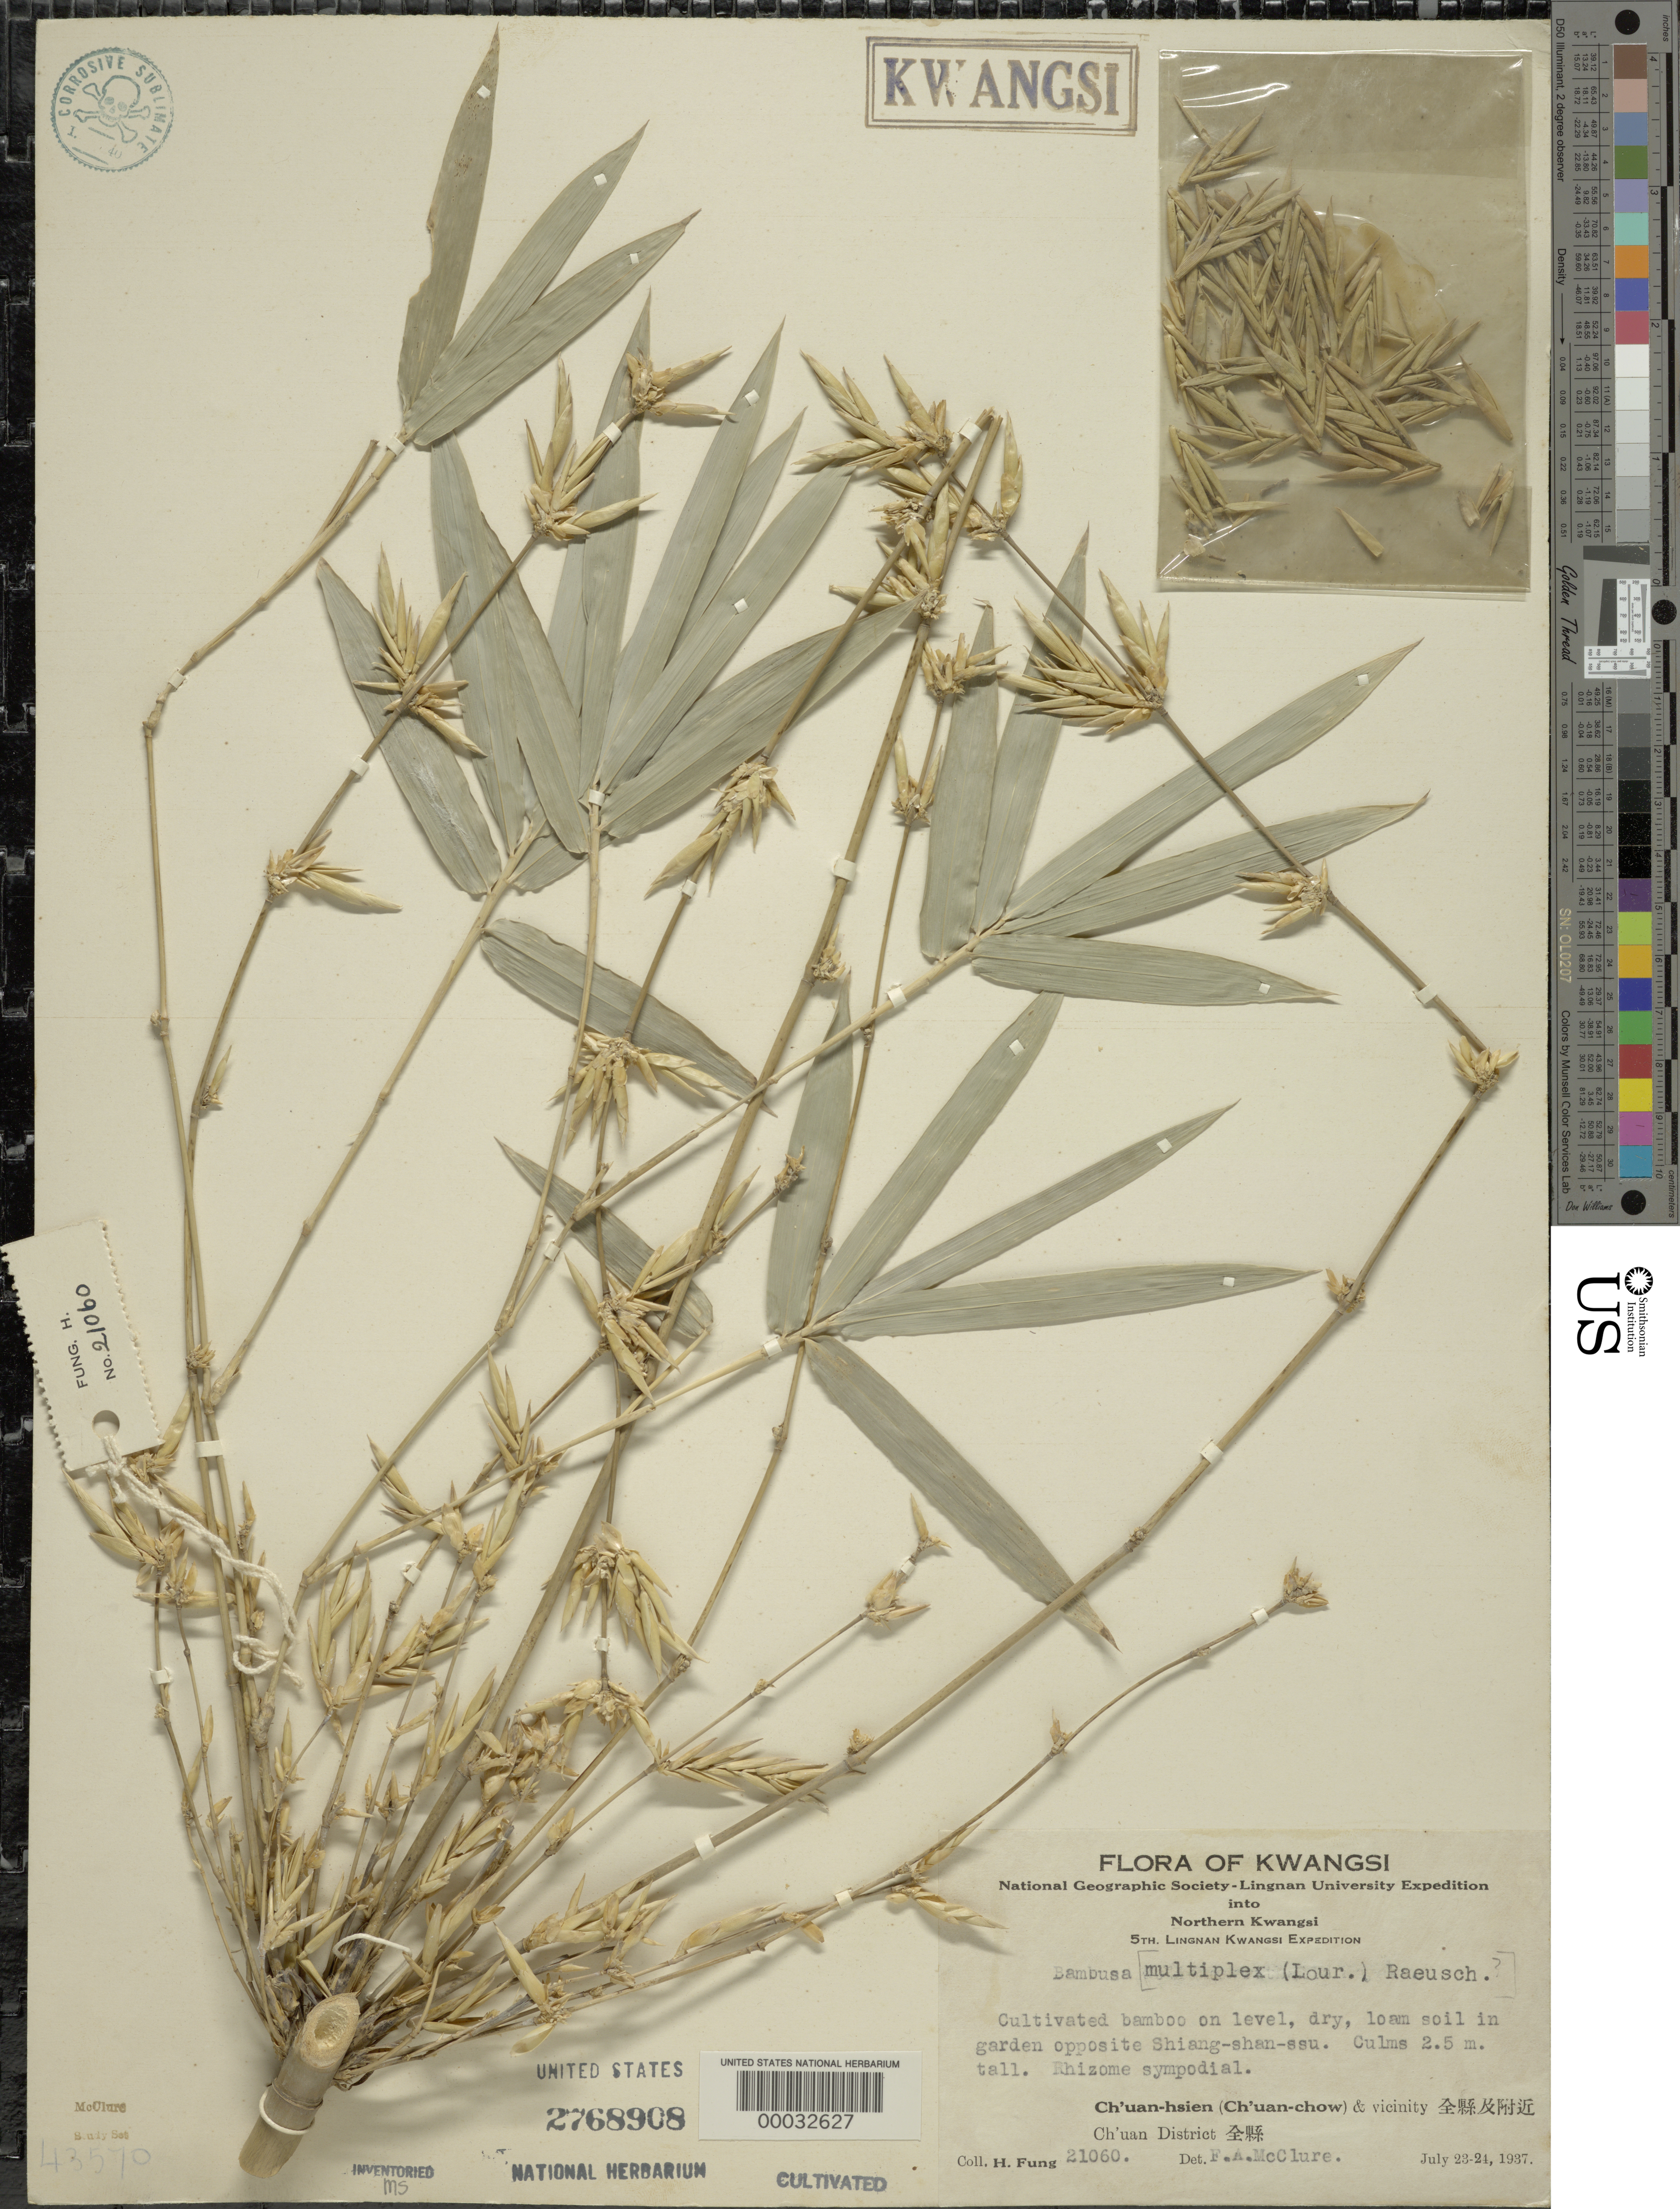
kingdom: Plantae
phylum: Tracheophyta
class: Liliopsida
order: Poales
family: Poaceae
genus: Bambusa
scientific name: Bambusa multiplex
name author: (Lour.) Raeusch. ex Schult. & Schult. f.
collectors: H. L. Fung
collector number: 21060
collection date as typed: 23 Jul 1937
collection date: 1937-07-23/1937-07-24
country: China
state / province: Jiangxi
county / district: Ch'uan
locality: Ch'uen-hsien,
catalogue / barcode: US 2768908